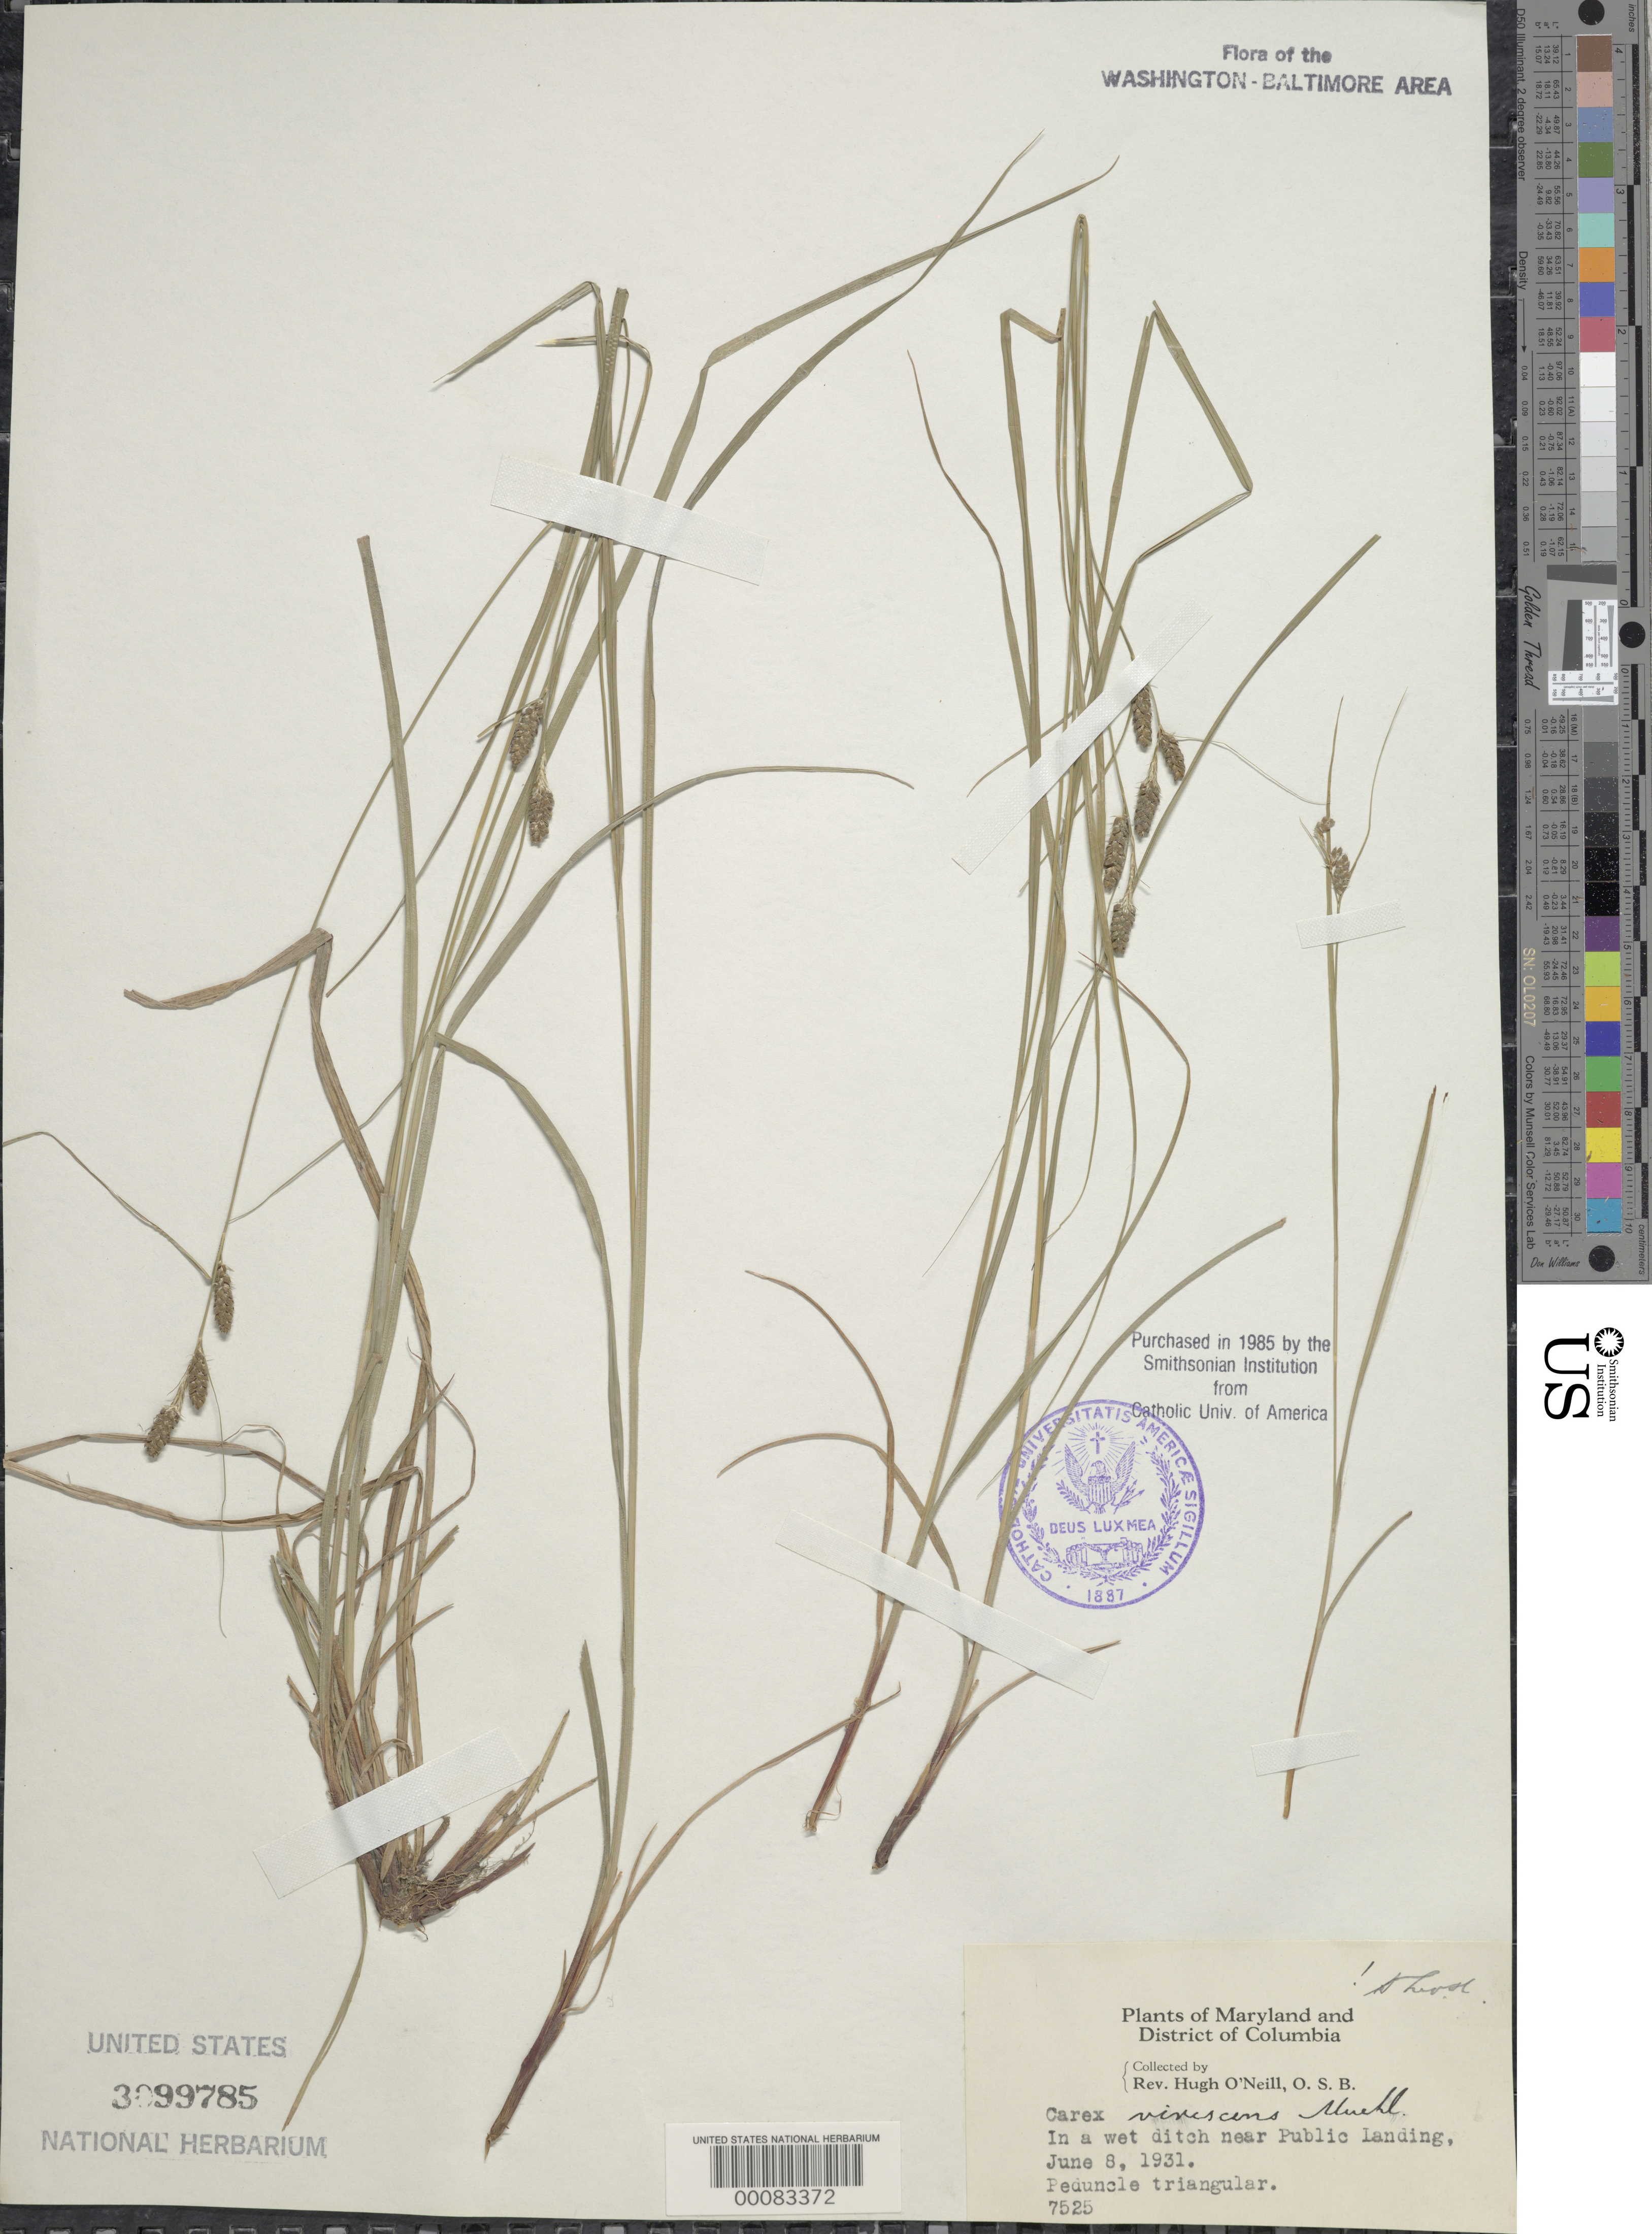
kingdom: Plantae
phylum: Tracheophyta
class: Liliopsida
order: Poales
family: Cyperaceae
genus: Carex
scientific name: Carex virescens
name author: Muhl. ex Willd.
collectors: H. O'Neill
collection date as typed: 08 Jun 1931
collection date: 1931-06-08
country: United States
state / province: District of Columbia / Maryland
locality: Near Public Landing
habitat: Wt ditch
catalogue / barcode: US 3099785